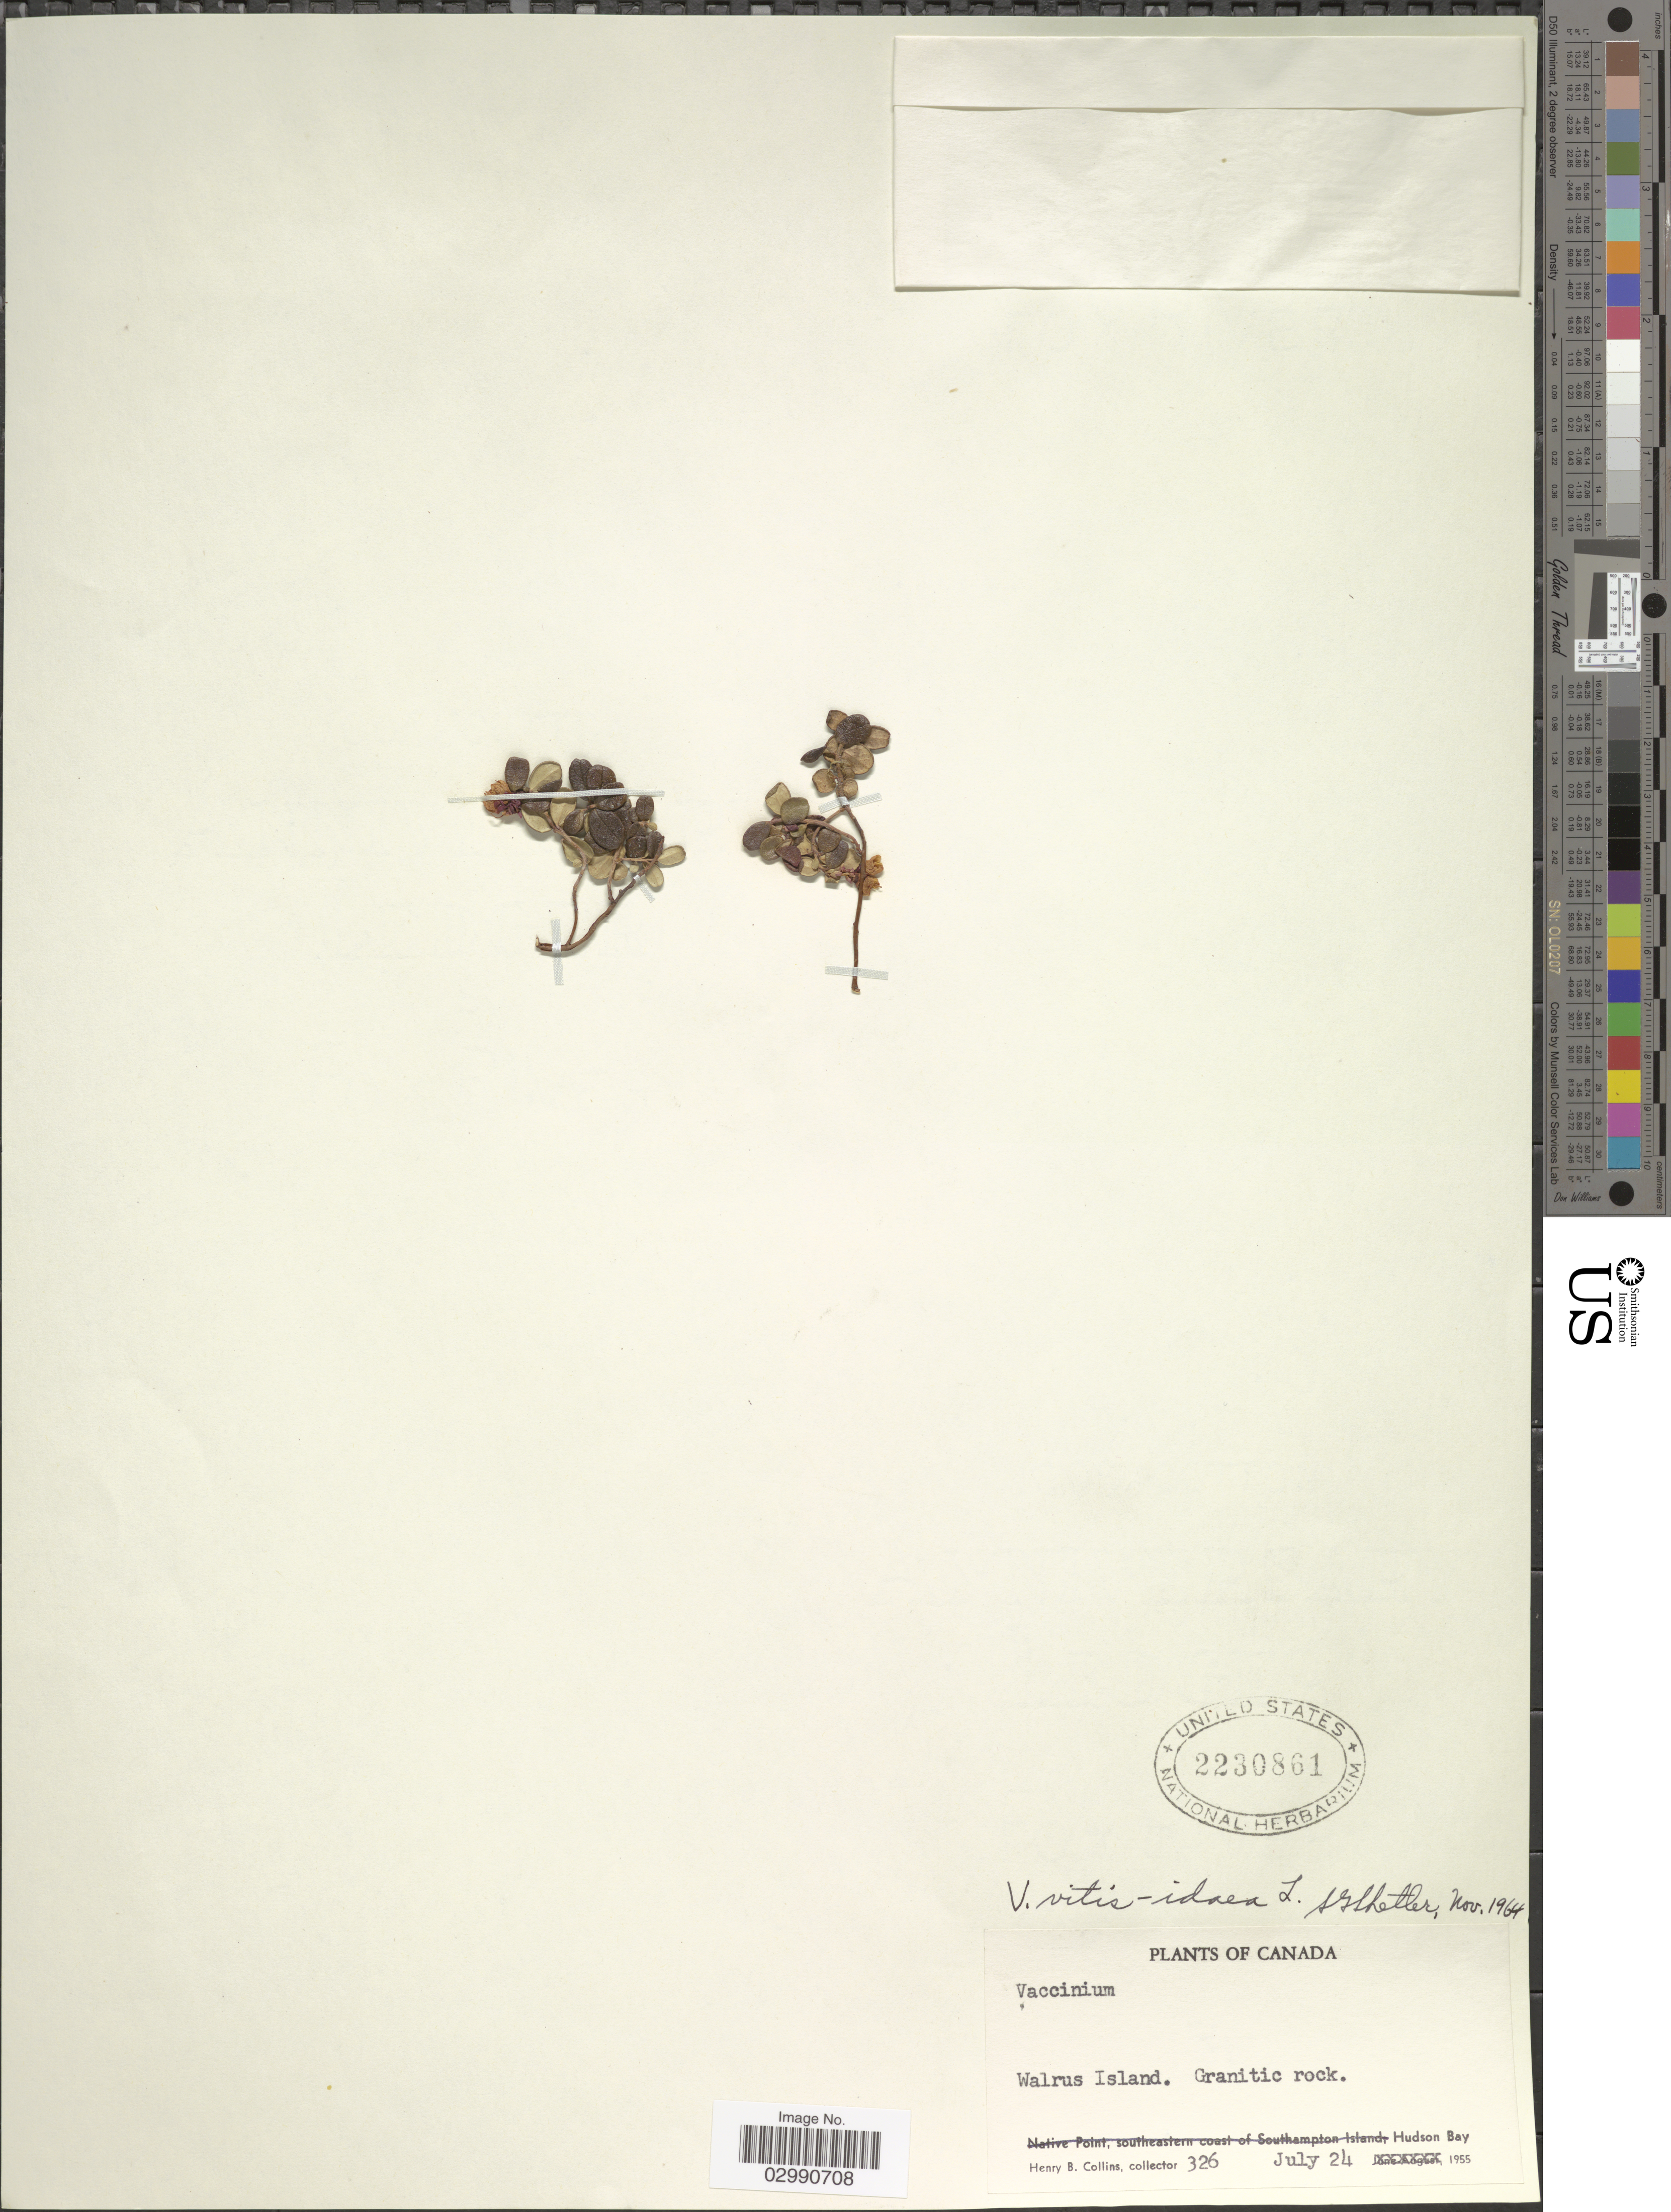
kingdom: Plantae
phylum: Tracheophyta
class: Magnoliopsida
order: Ericales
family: Ericaceae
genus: Vaccinium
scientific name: Vaccinium vitis-idaea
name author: L.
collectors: H. Collins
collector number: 326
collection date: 1955-07-24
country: Canada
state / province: Nunavut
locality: Walrus Island, Hudson Bay.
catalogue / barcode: US 2230861